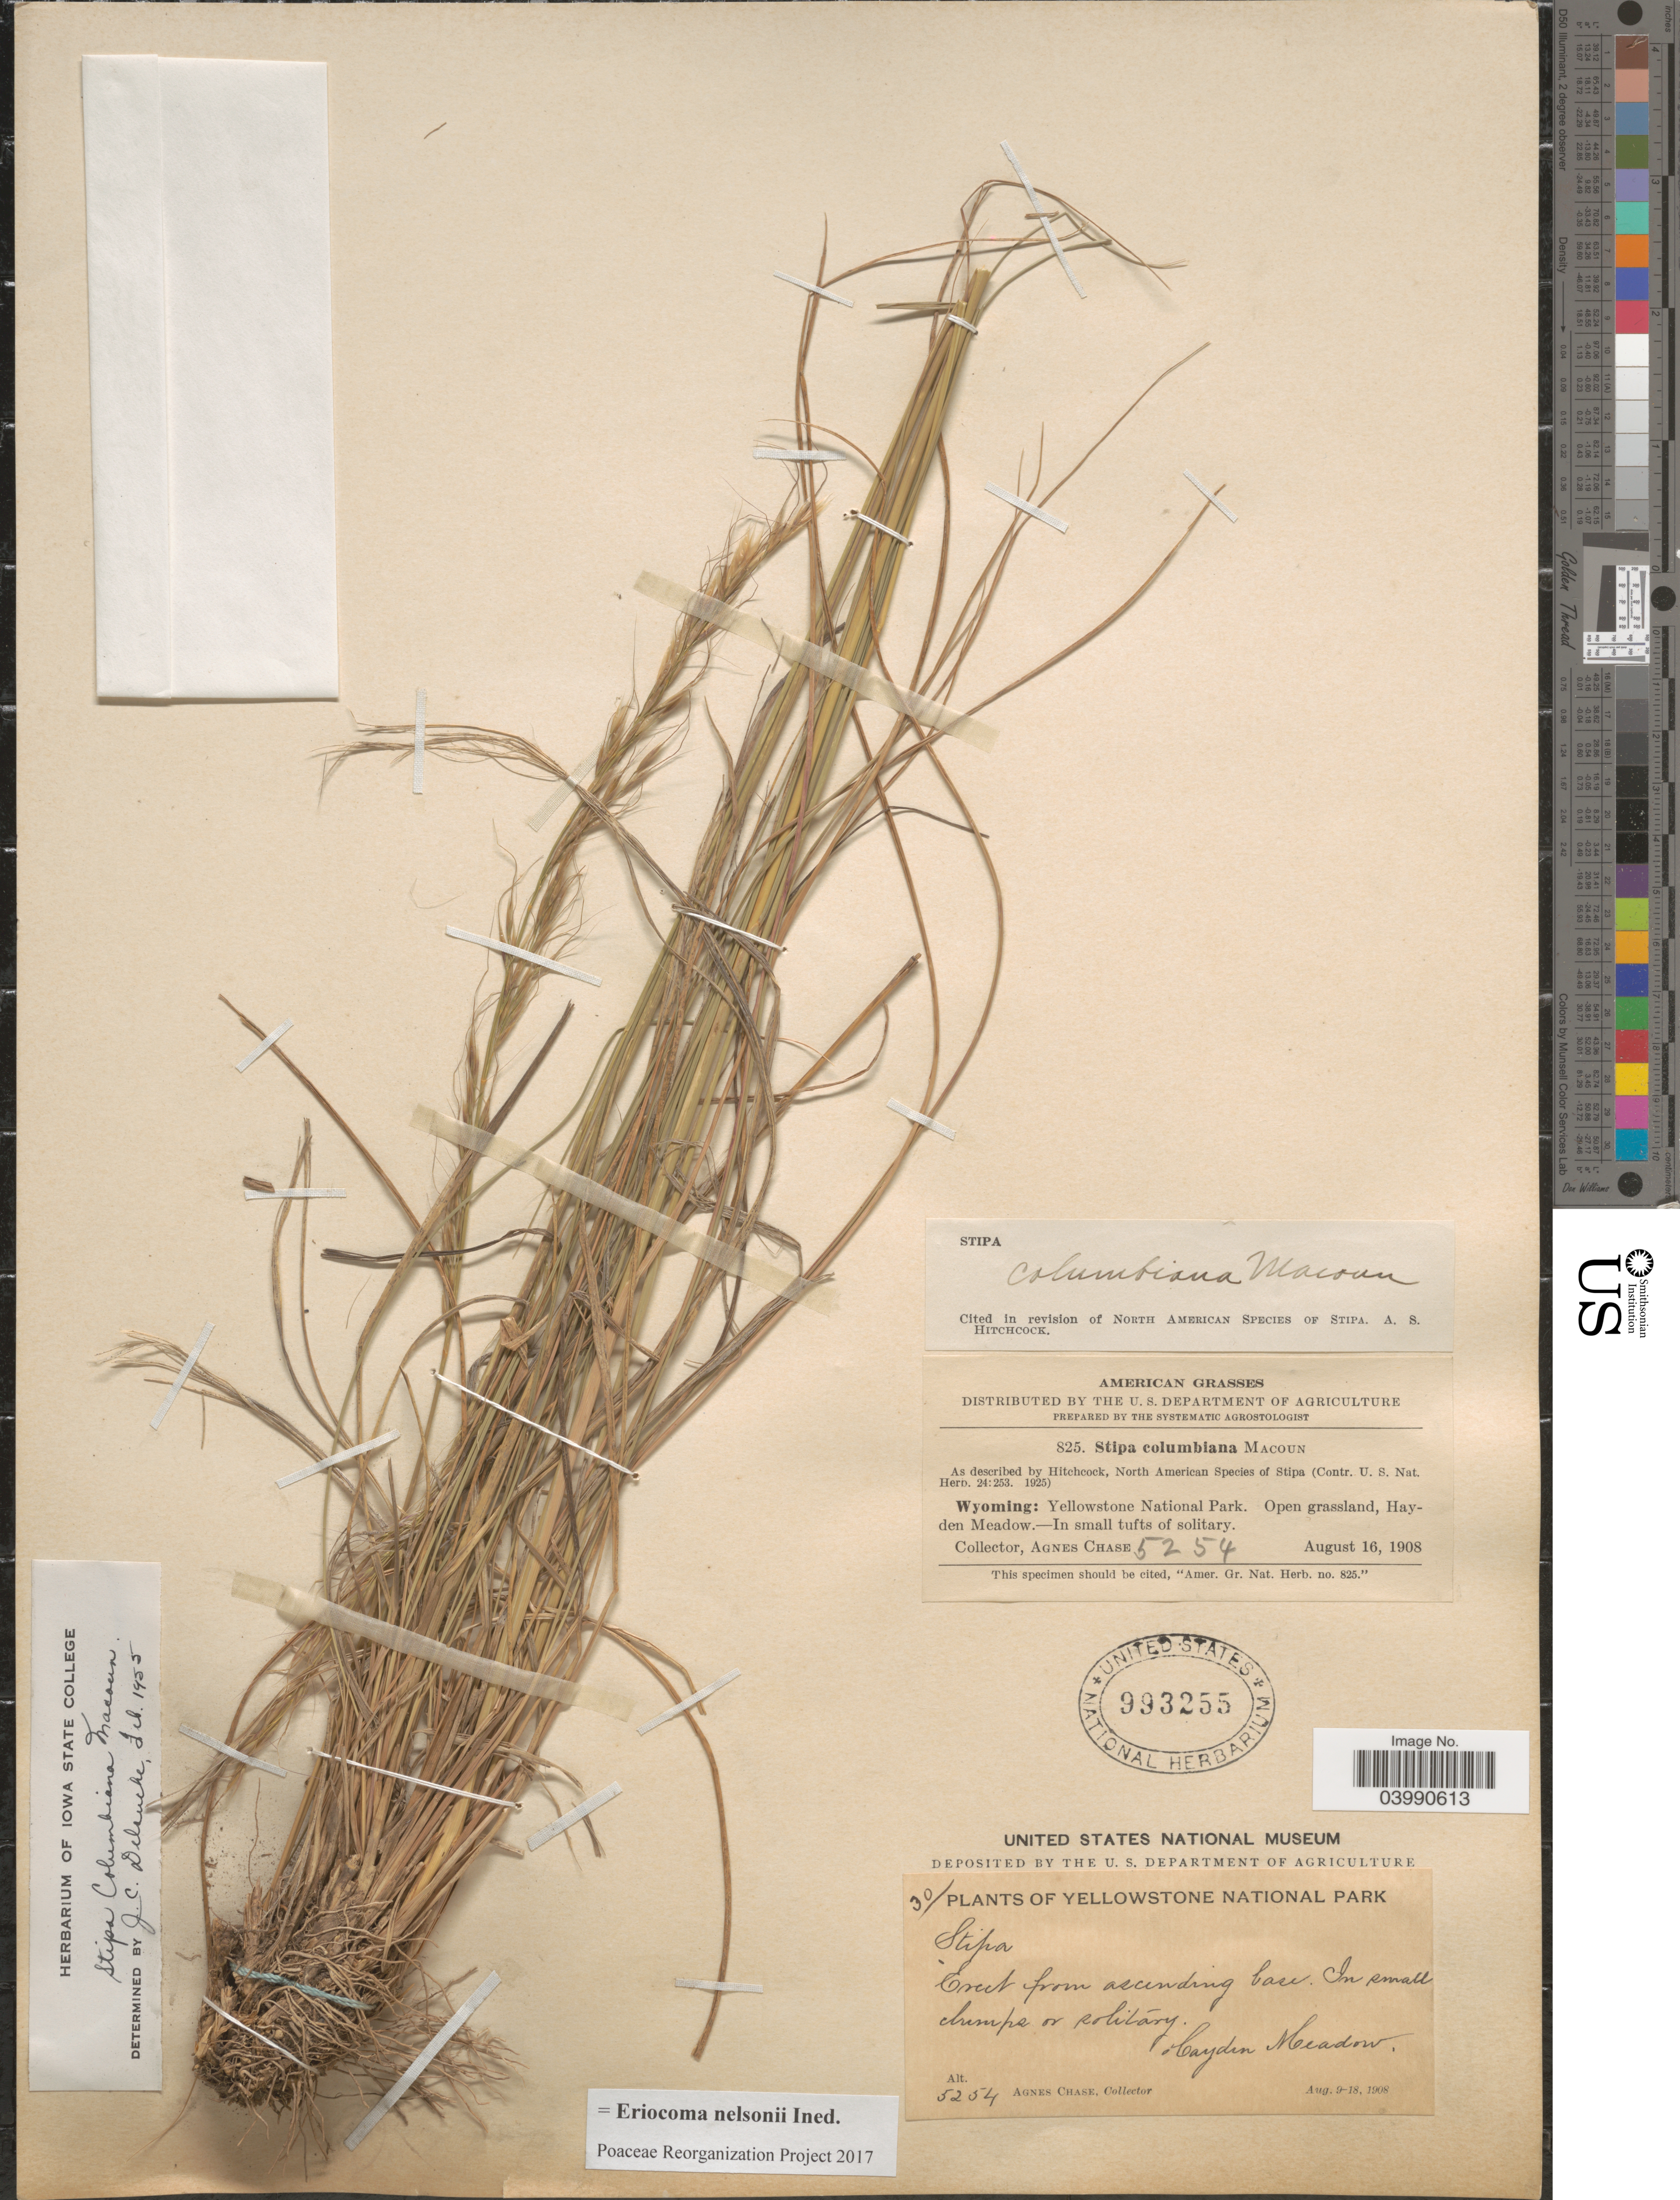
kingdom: Plantae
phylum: Tracheophyta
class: Liliopsida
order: Poales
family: Poaceae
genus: Eriocoma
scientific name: Eriocoma nelsonii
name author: (Scribn.) Romasch.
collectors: A. Chase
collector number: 5254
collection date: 1908-08-16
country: United States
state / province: Wyoming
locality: Yellowstone National Park. Hayden Meadow.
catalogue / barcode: US 993255